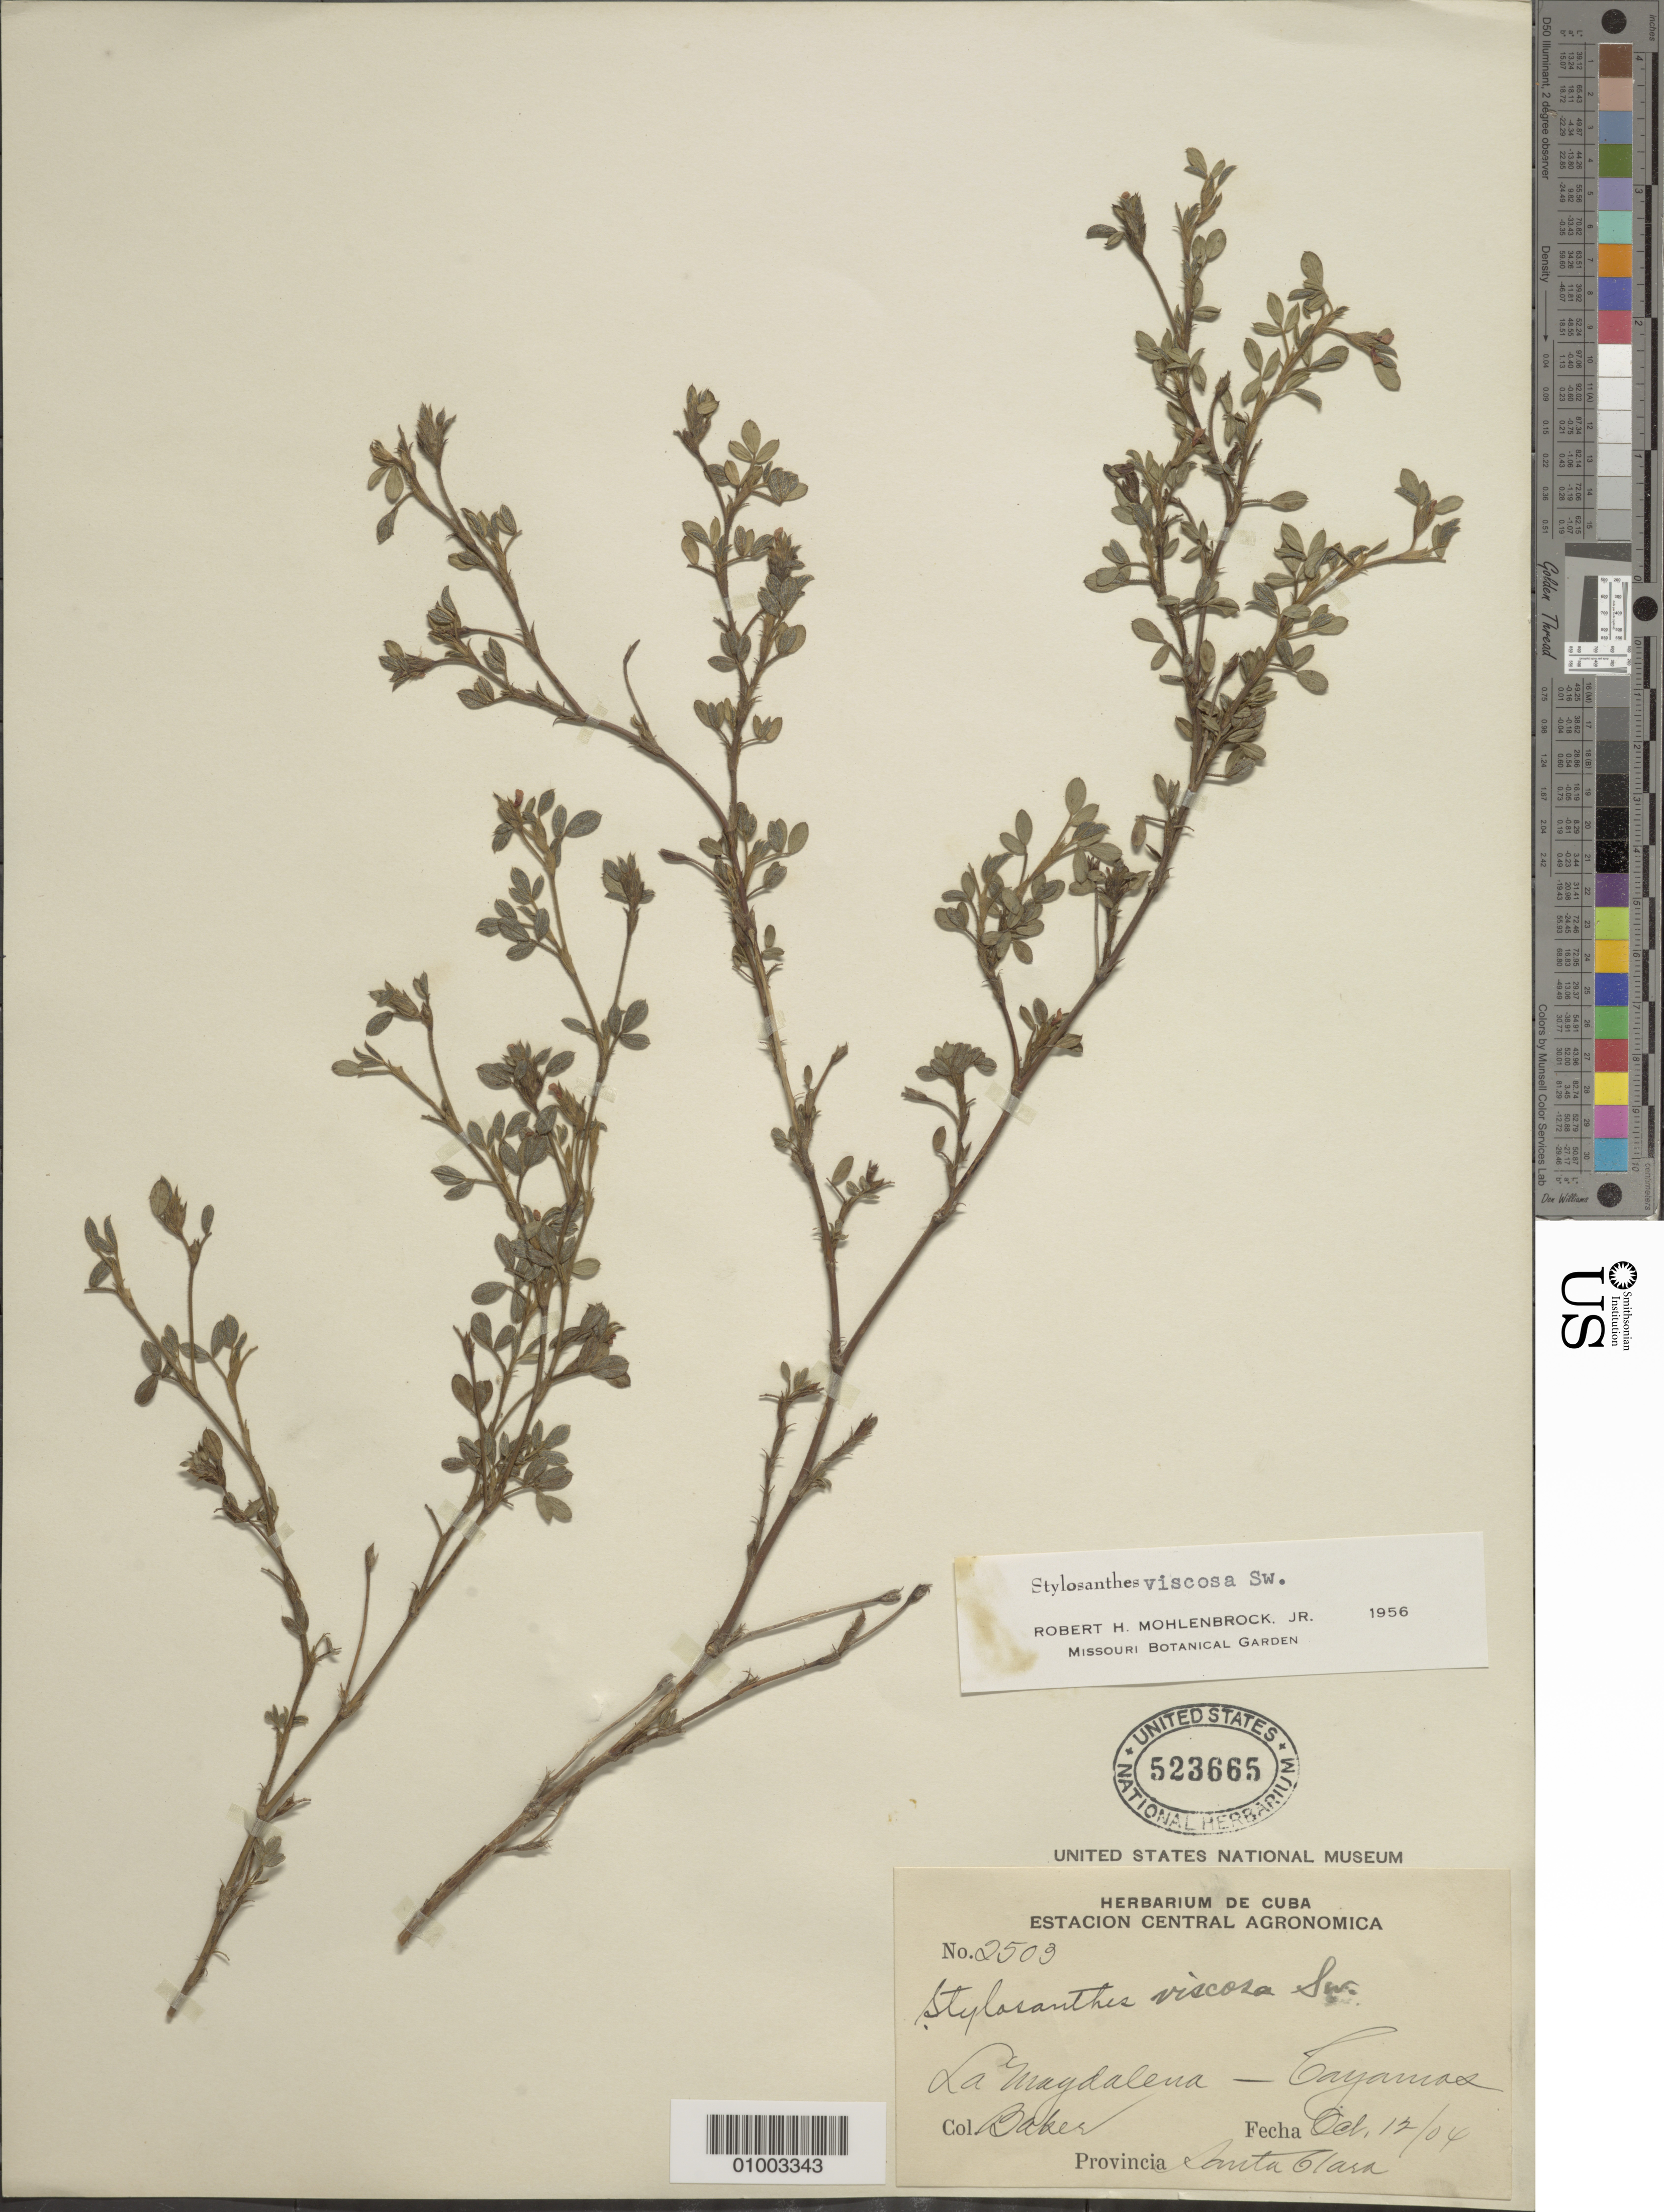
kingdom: Plantae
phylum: Tracheophyta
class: Magnoliopsida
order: Fabales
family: Fabaceae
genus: Stylosanthes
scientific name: Stylosanthes viscosa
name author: Sw.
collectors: C. F. Baker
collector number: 2503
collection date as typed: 12 Oct 1904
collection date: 1904-10-12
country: Cuba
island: Cuba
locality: La Magdalena, Cayamas, Santa Clara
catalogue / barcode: US 523665